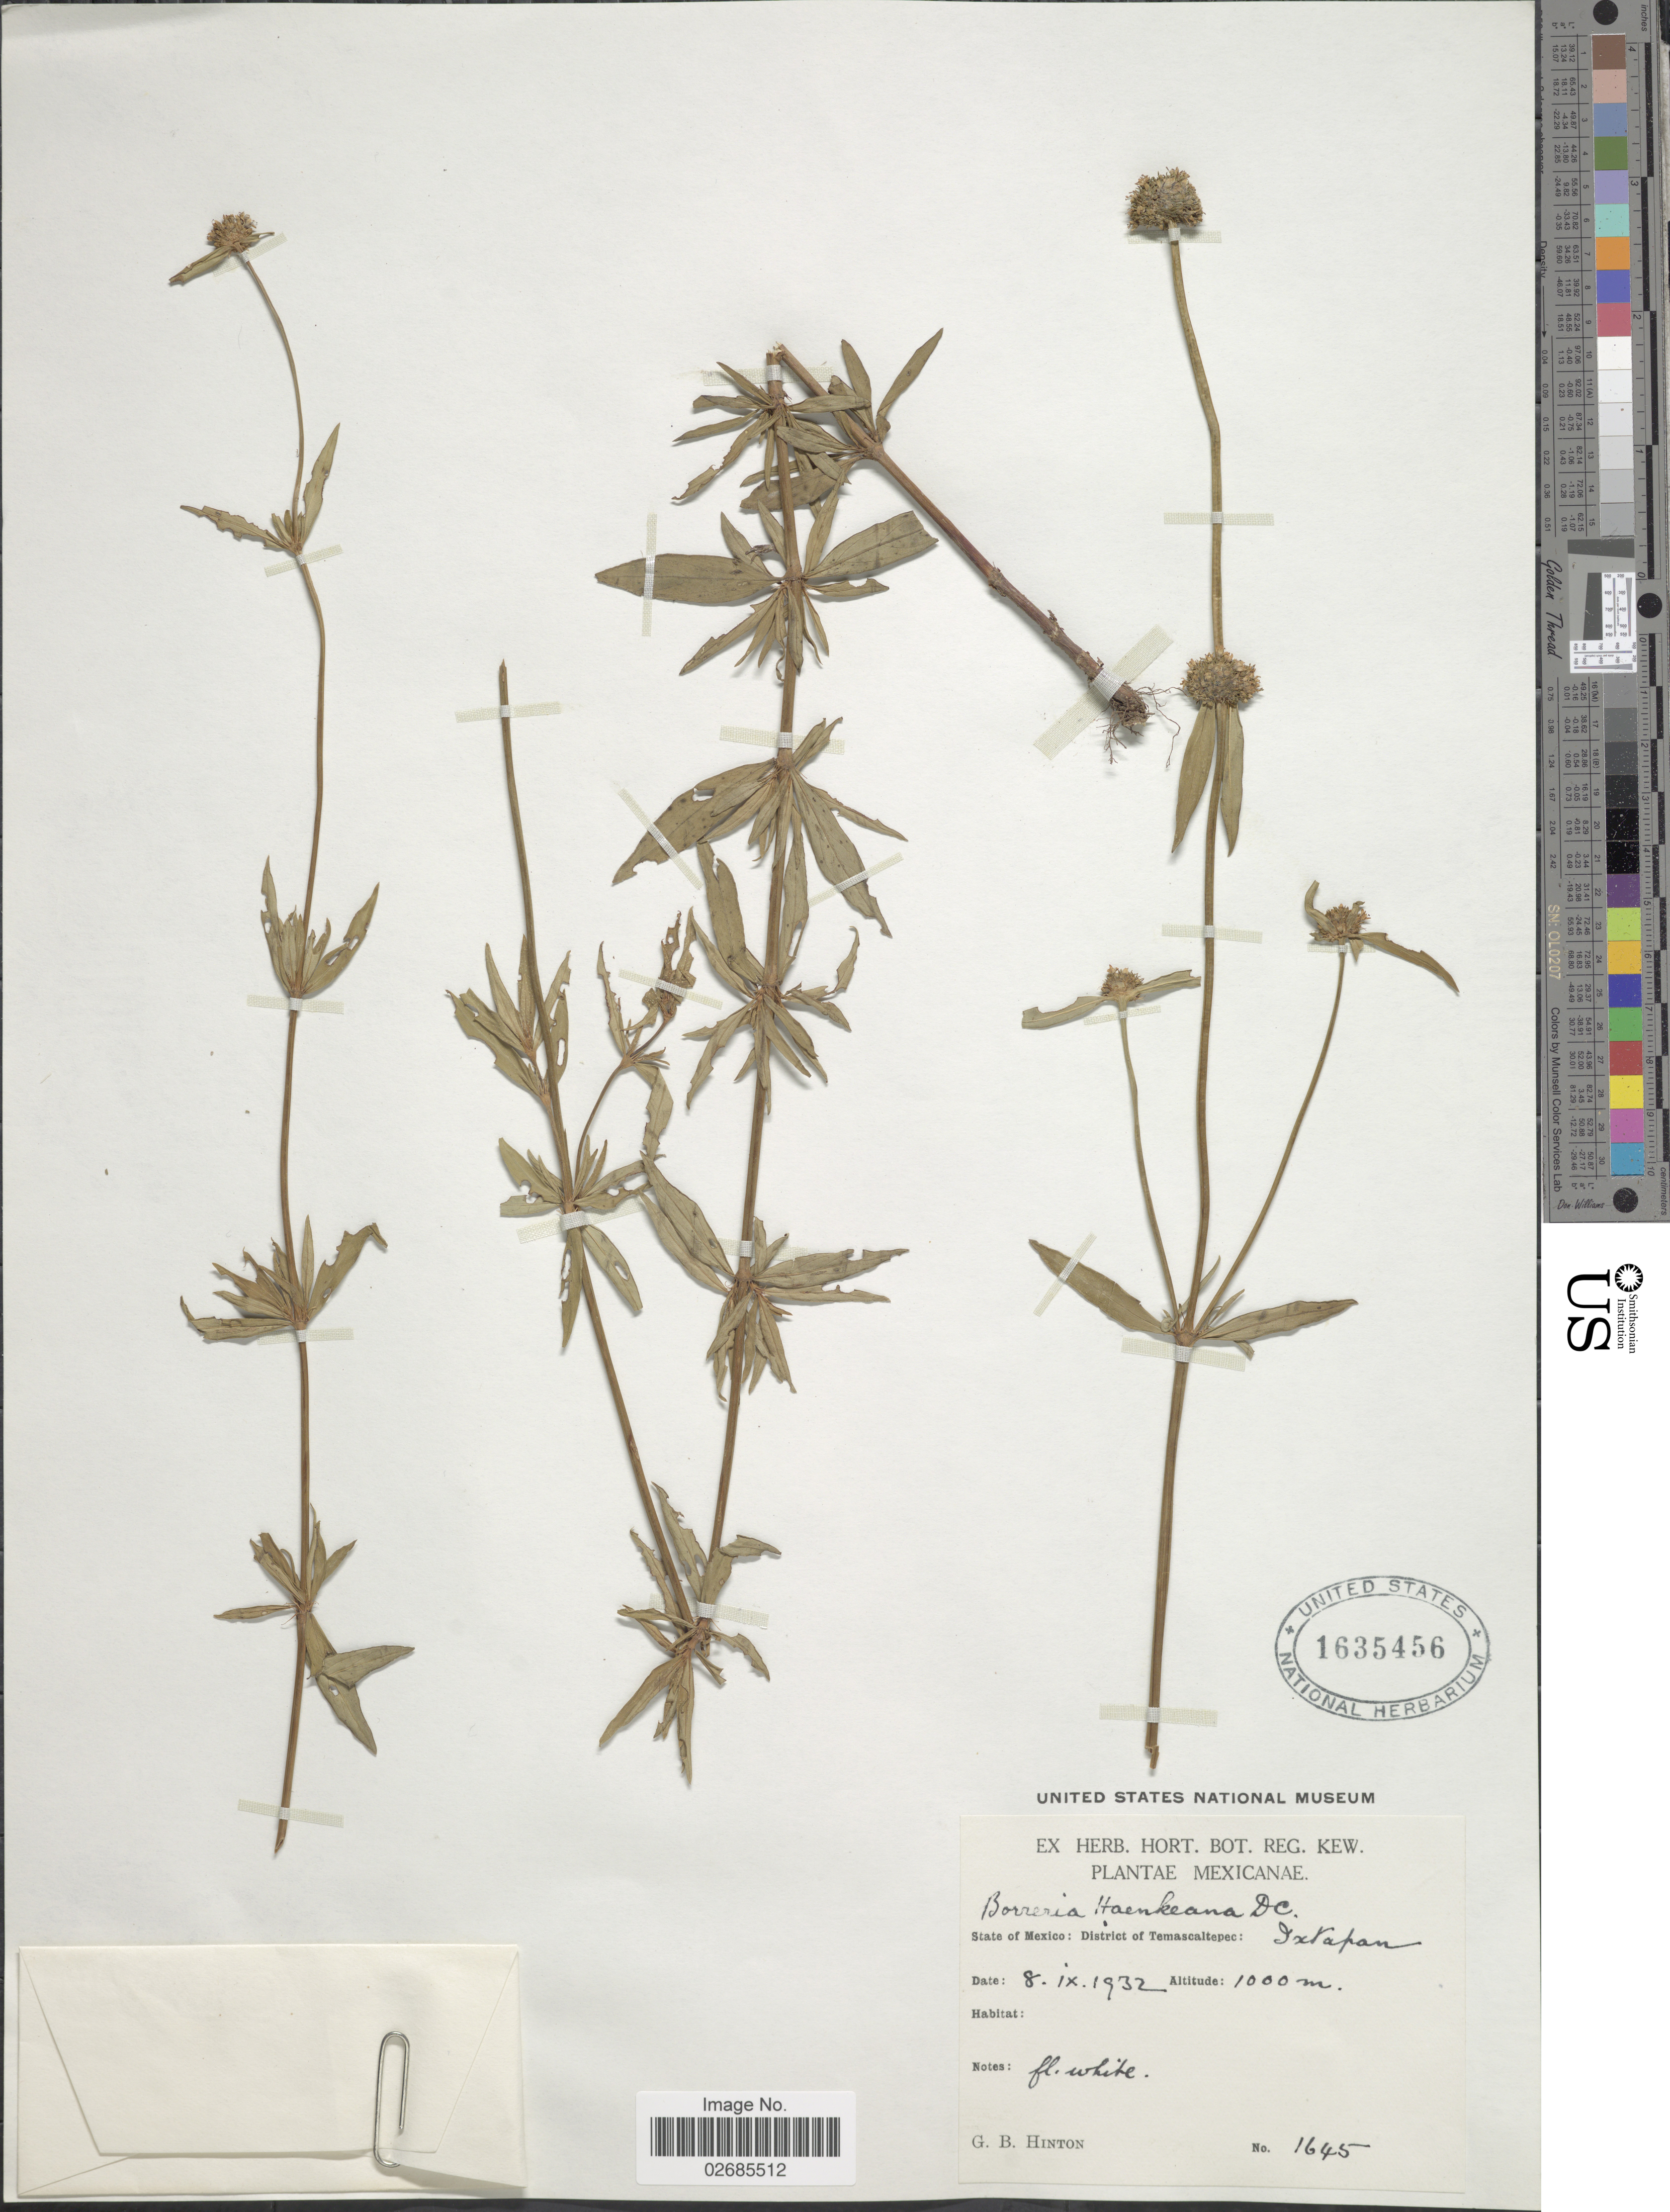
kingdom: Plantae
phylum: Tracheophyta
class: Magnoliopsida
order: Gentianales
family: Rubiaceae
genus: Borreria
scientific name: Borreria haenkeana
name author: DC.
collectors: G. B. Hinton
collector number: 1645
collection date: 1932-09-08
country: Mexico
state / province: México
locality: District of Temascaltepec: Ixtapan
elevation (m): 1000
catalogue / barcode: US 1635456